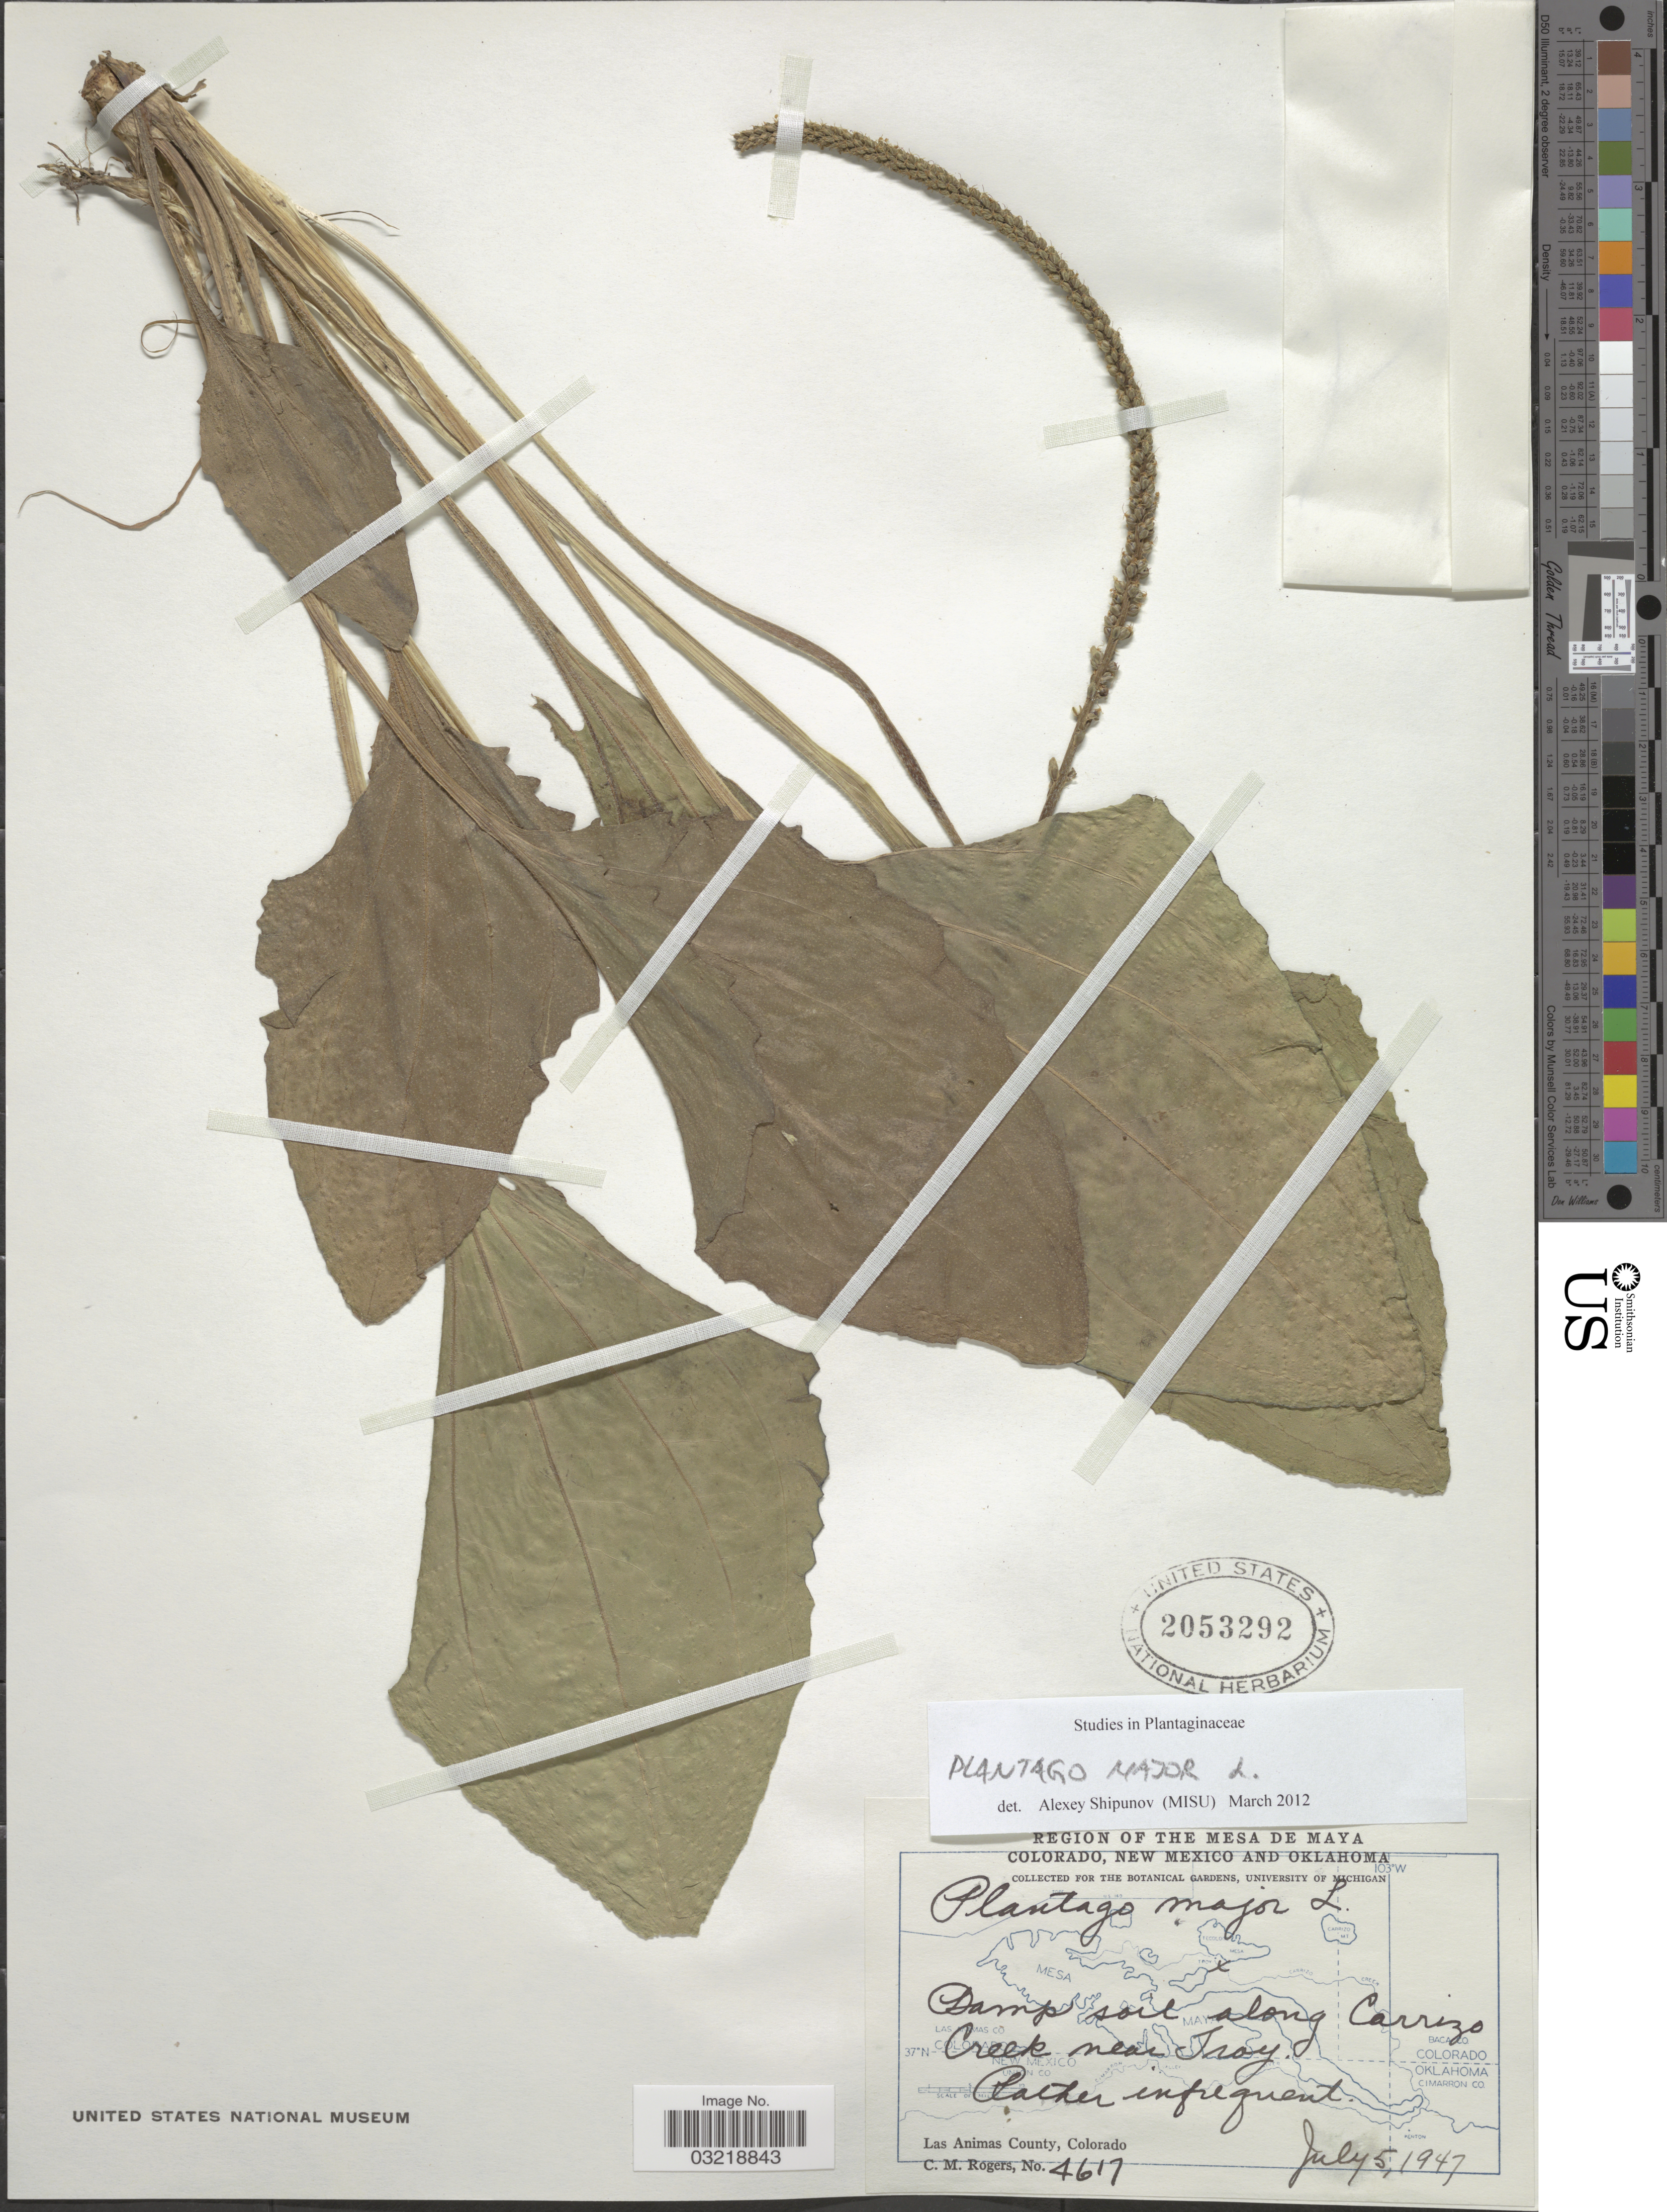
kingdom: Plantae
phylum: Tracheophyta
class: Magnoliopsida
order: Lamiales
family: Plantaginaceae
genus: Plantago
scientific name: Plantago major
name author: L.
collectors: C. M. Rogers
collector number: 4617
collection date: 1947-07-05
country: United States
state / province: Colorado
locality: Region of the Mesa de Maya. Damp soil along Carrizo Creek near Troy. Las Animas County.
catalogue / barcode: US 2053292